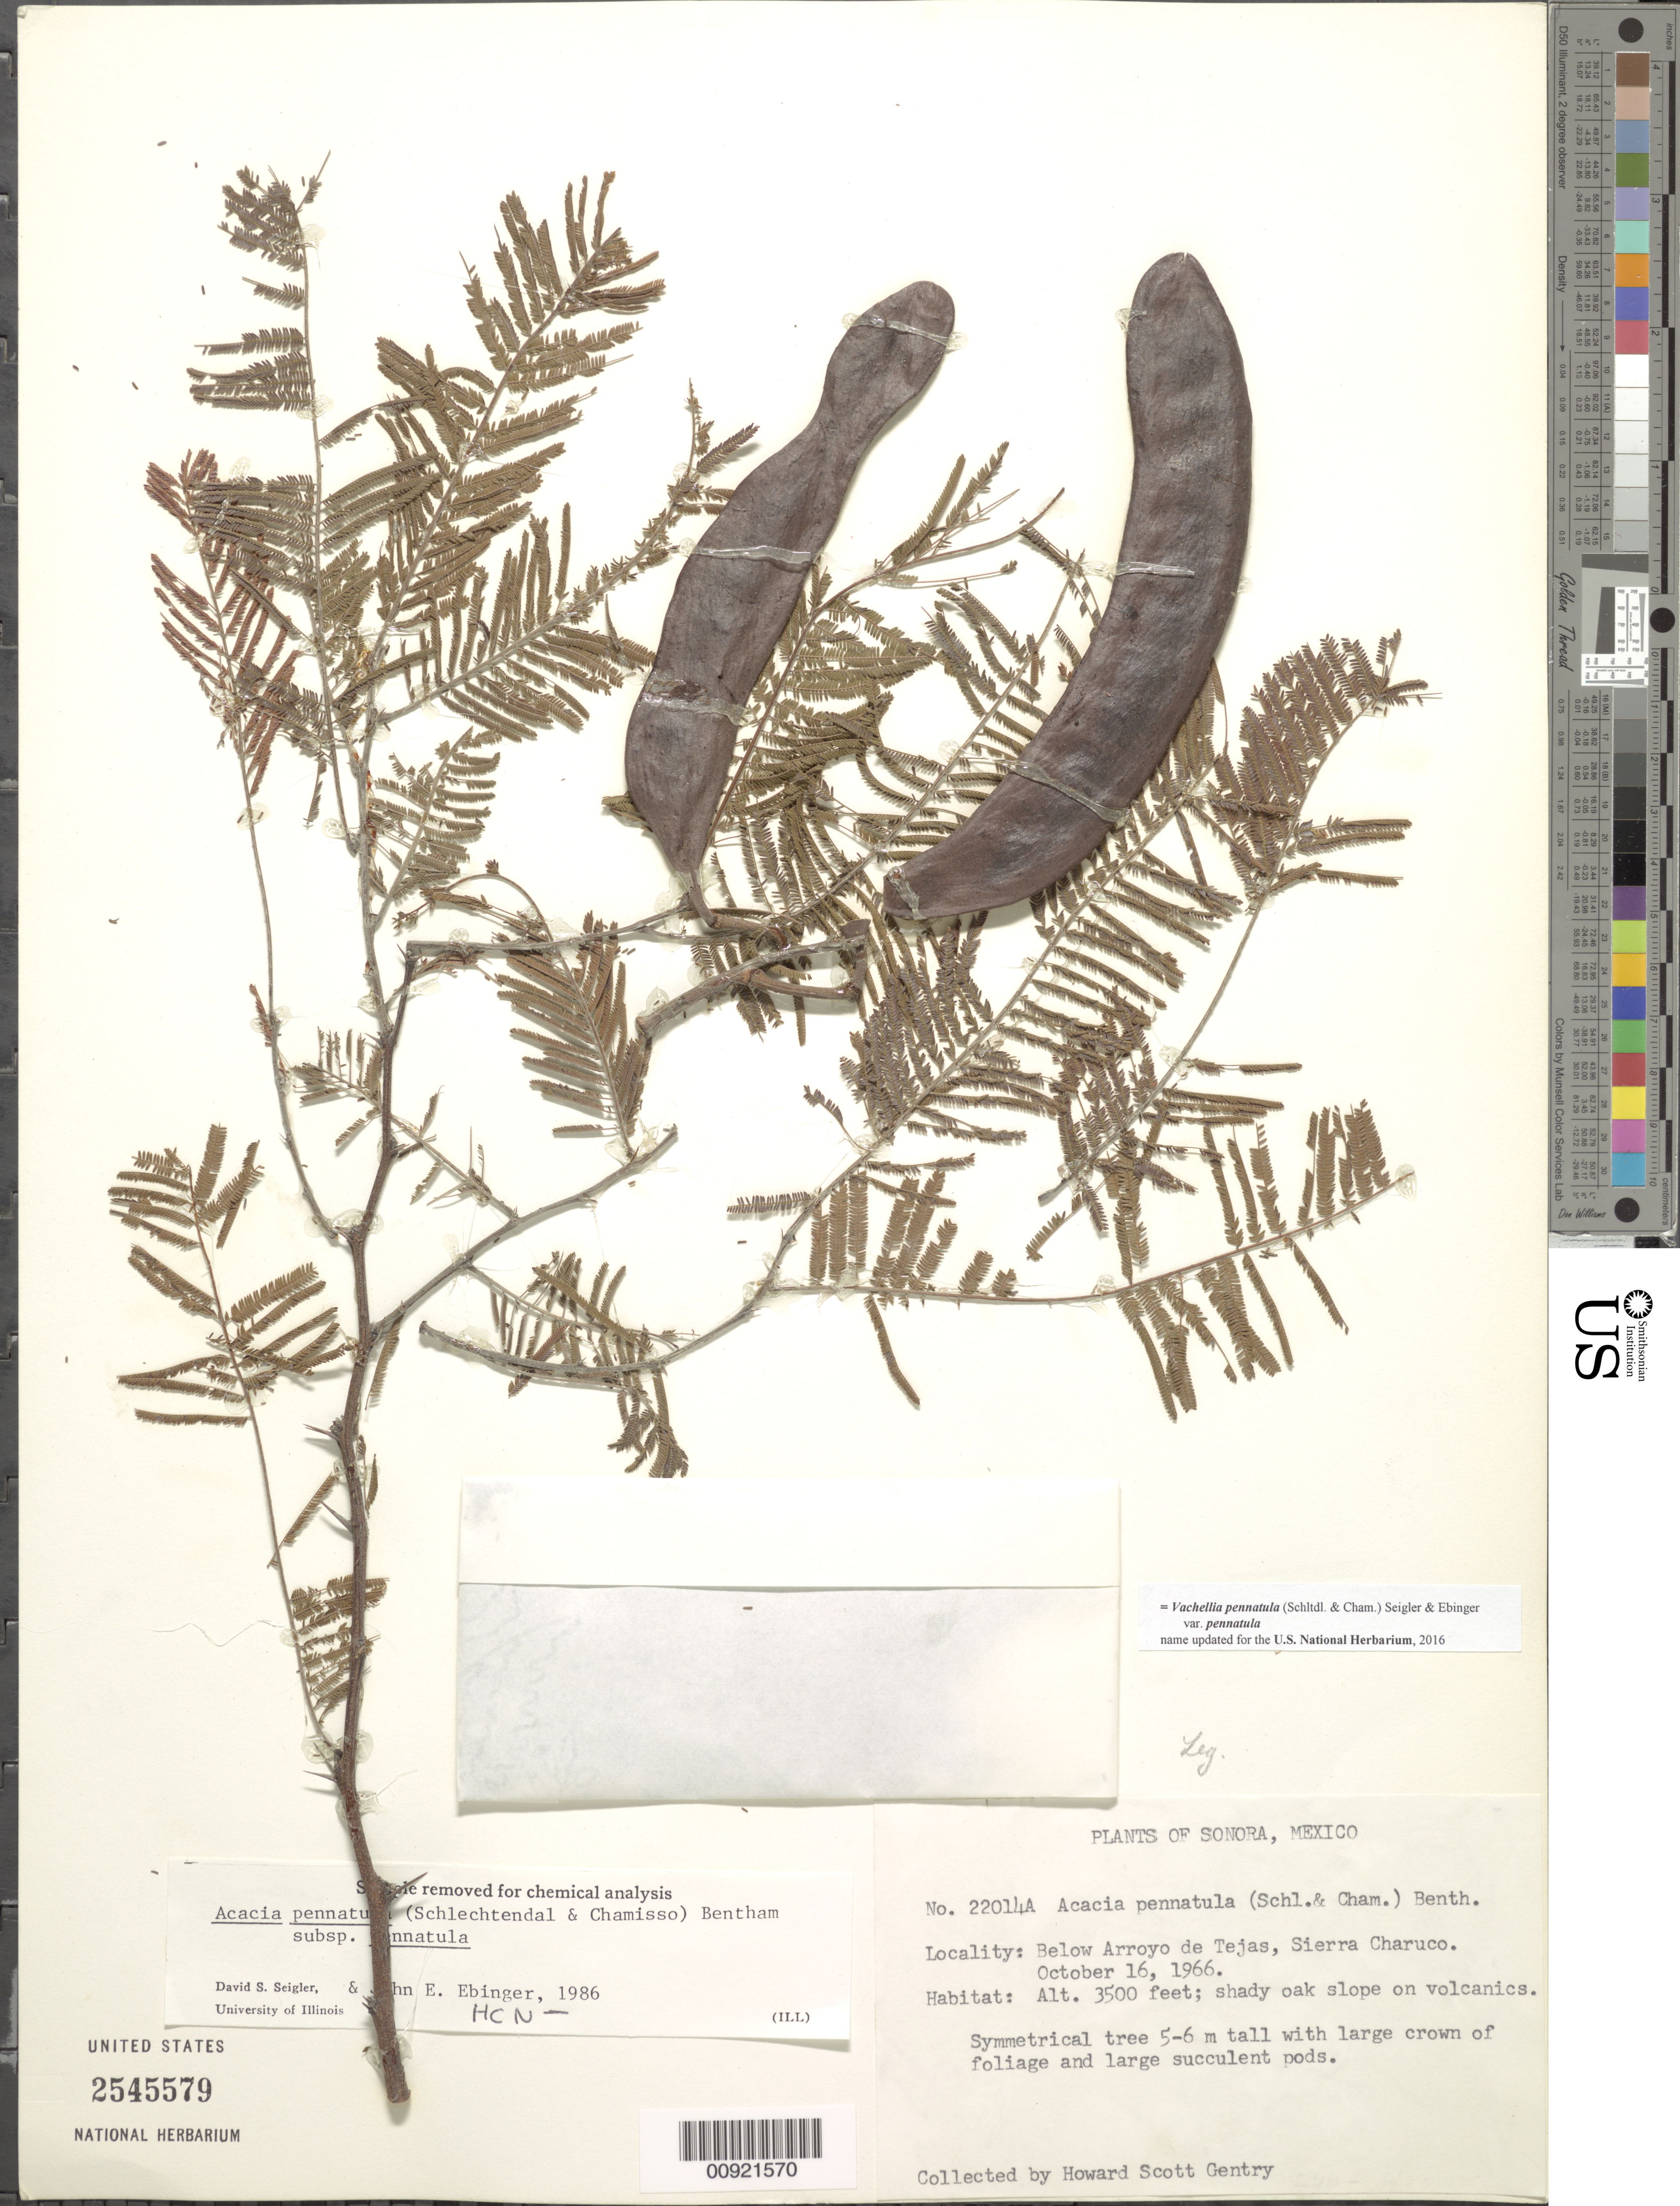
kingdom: Plantae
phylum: Tracheophyta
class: Magnoliopsida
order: Fabales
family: Fabaceae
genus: Vachellia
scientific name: Vachellia pennatula var. pennatula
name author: (Schltdl. & Cham.) Seigler & Ebinger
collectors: H. S. Gentry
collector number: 22014 A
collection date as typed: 16 Oct 1966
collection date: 1966-10-16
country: Mexico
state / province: Sonora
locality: Below Arroyo de Tejas, Sierra Charuco.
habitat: Shady oak slope of volcanics.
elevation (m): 1067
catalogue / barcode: US 2545579